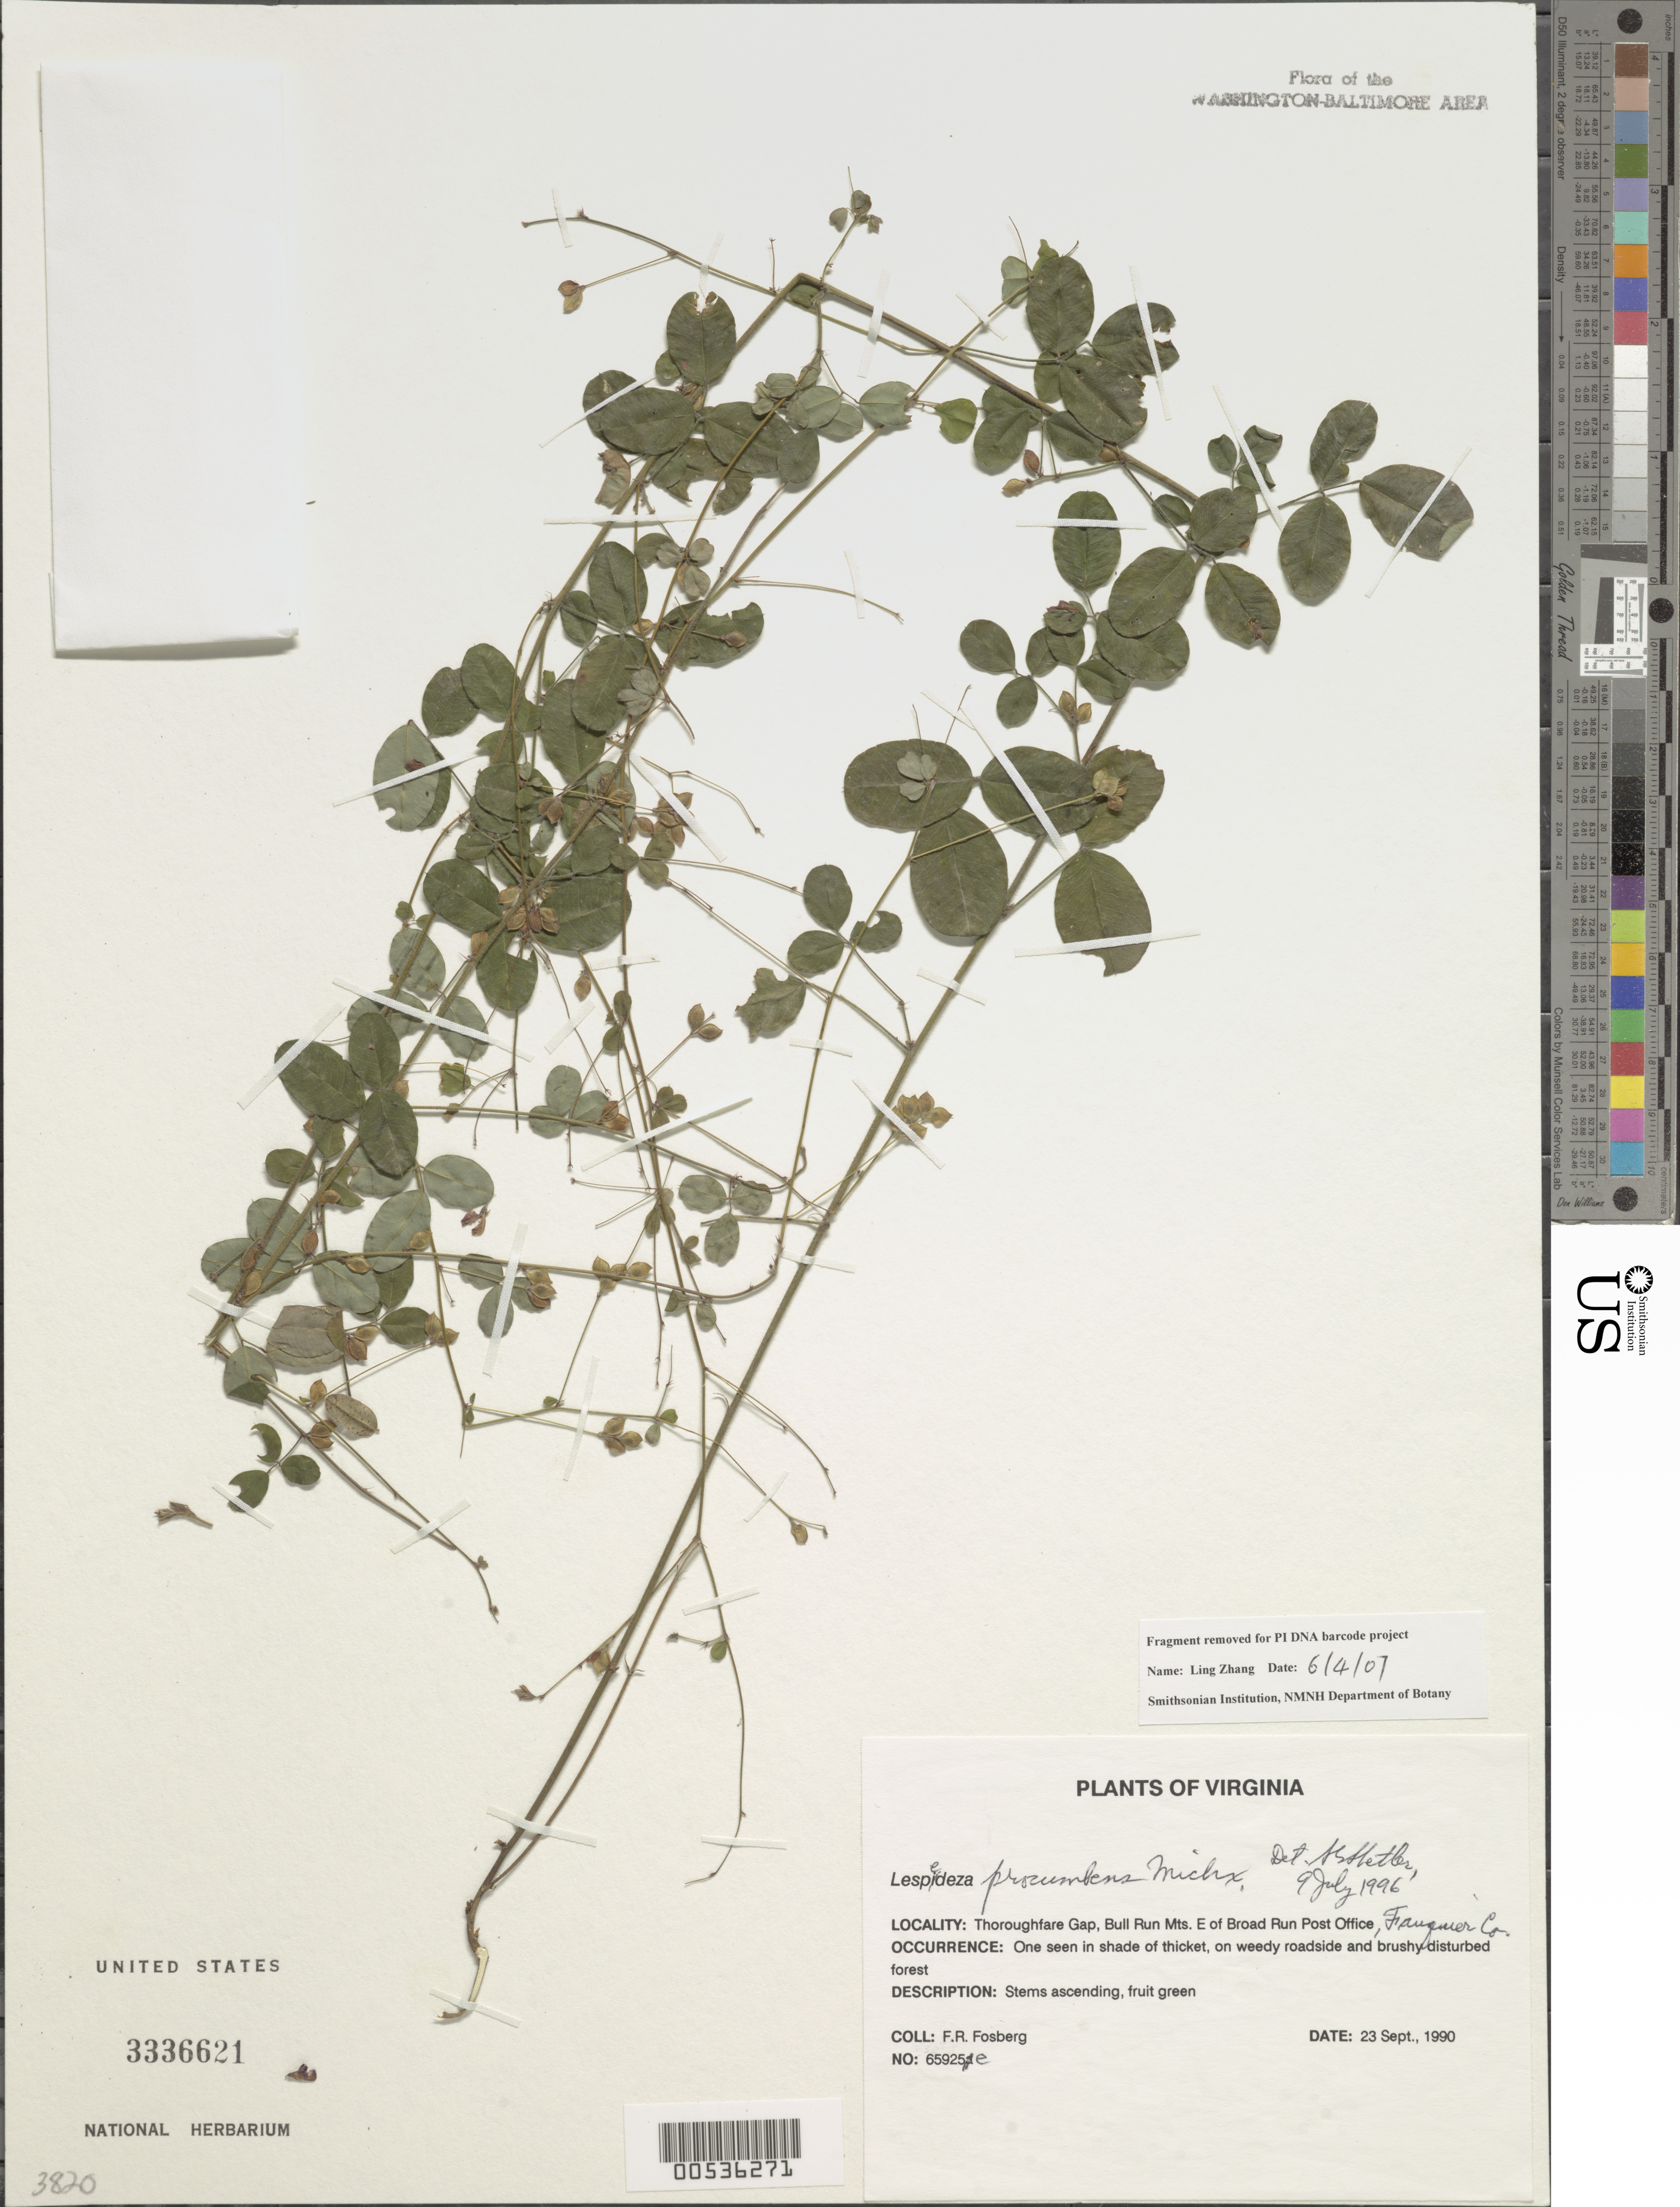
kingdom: Plantae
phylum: Tracheophyta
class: Magnoliopsida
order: Fabales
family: Fabaceae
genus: Lespedeza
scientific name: Lespedeza procumbens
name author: Michx.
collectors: F. R. Fosberg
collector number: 65925E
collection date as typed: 23 Sep 1990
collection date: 1990-09-23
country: United States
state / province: Virginia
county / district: Fauquier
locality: Thorofare Gap, Bull Run Mts., E of Broad Run Post Office Bull Run Mts.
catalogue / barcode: US 3336621